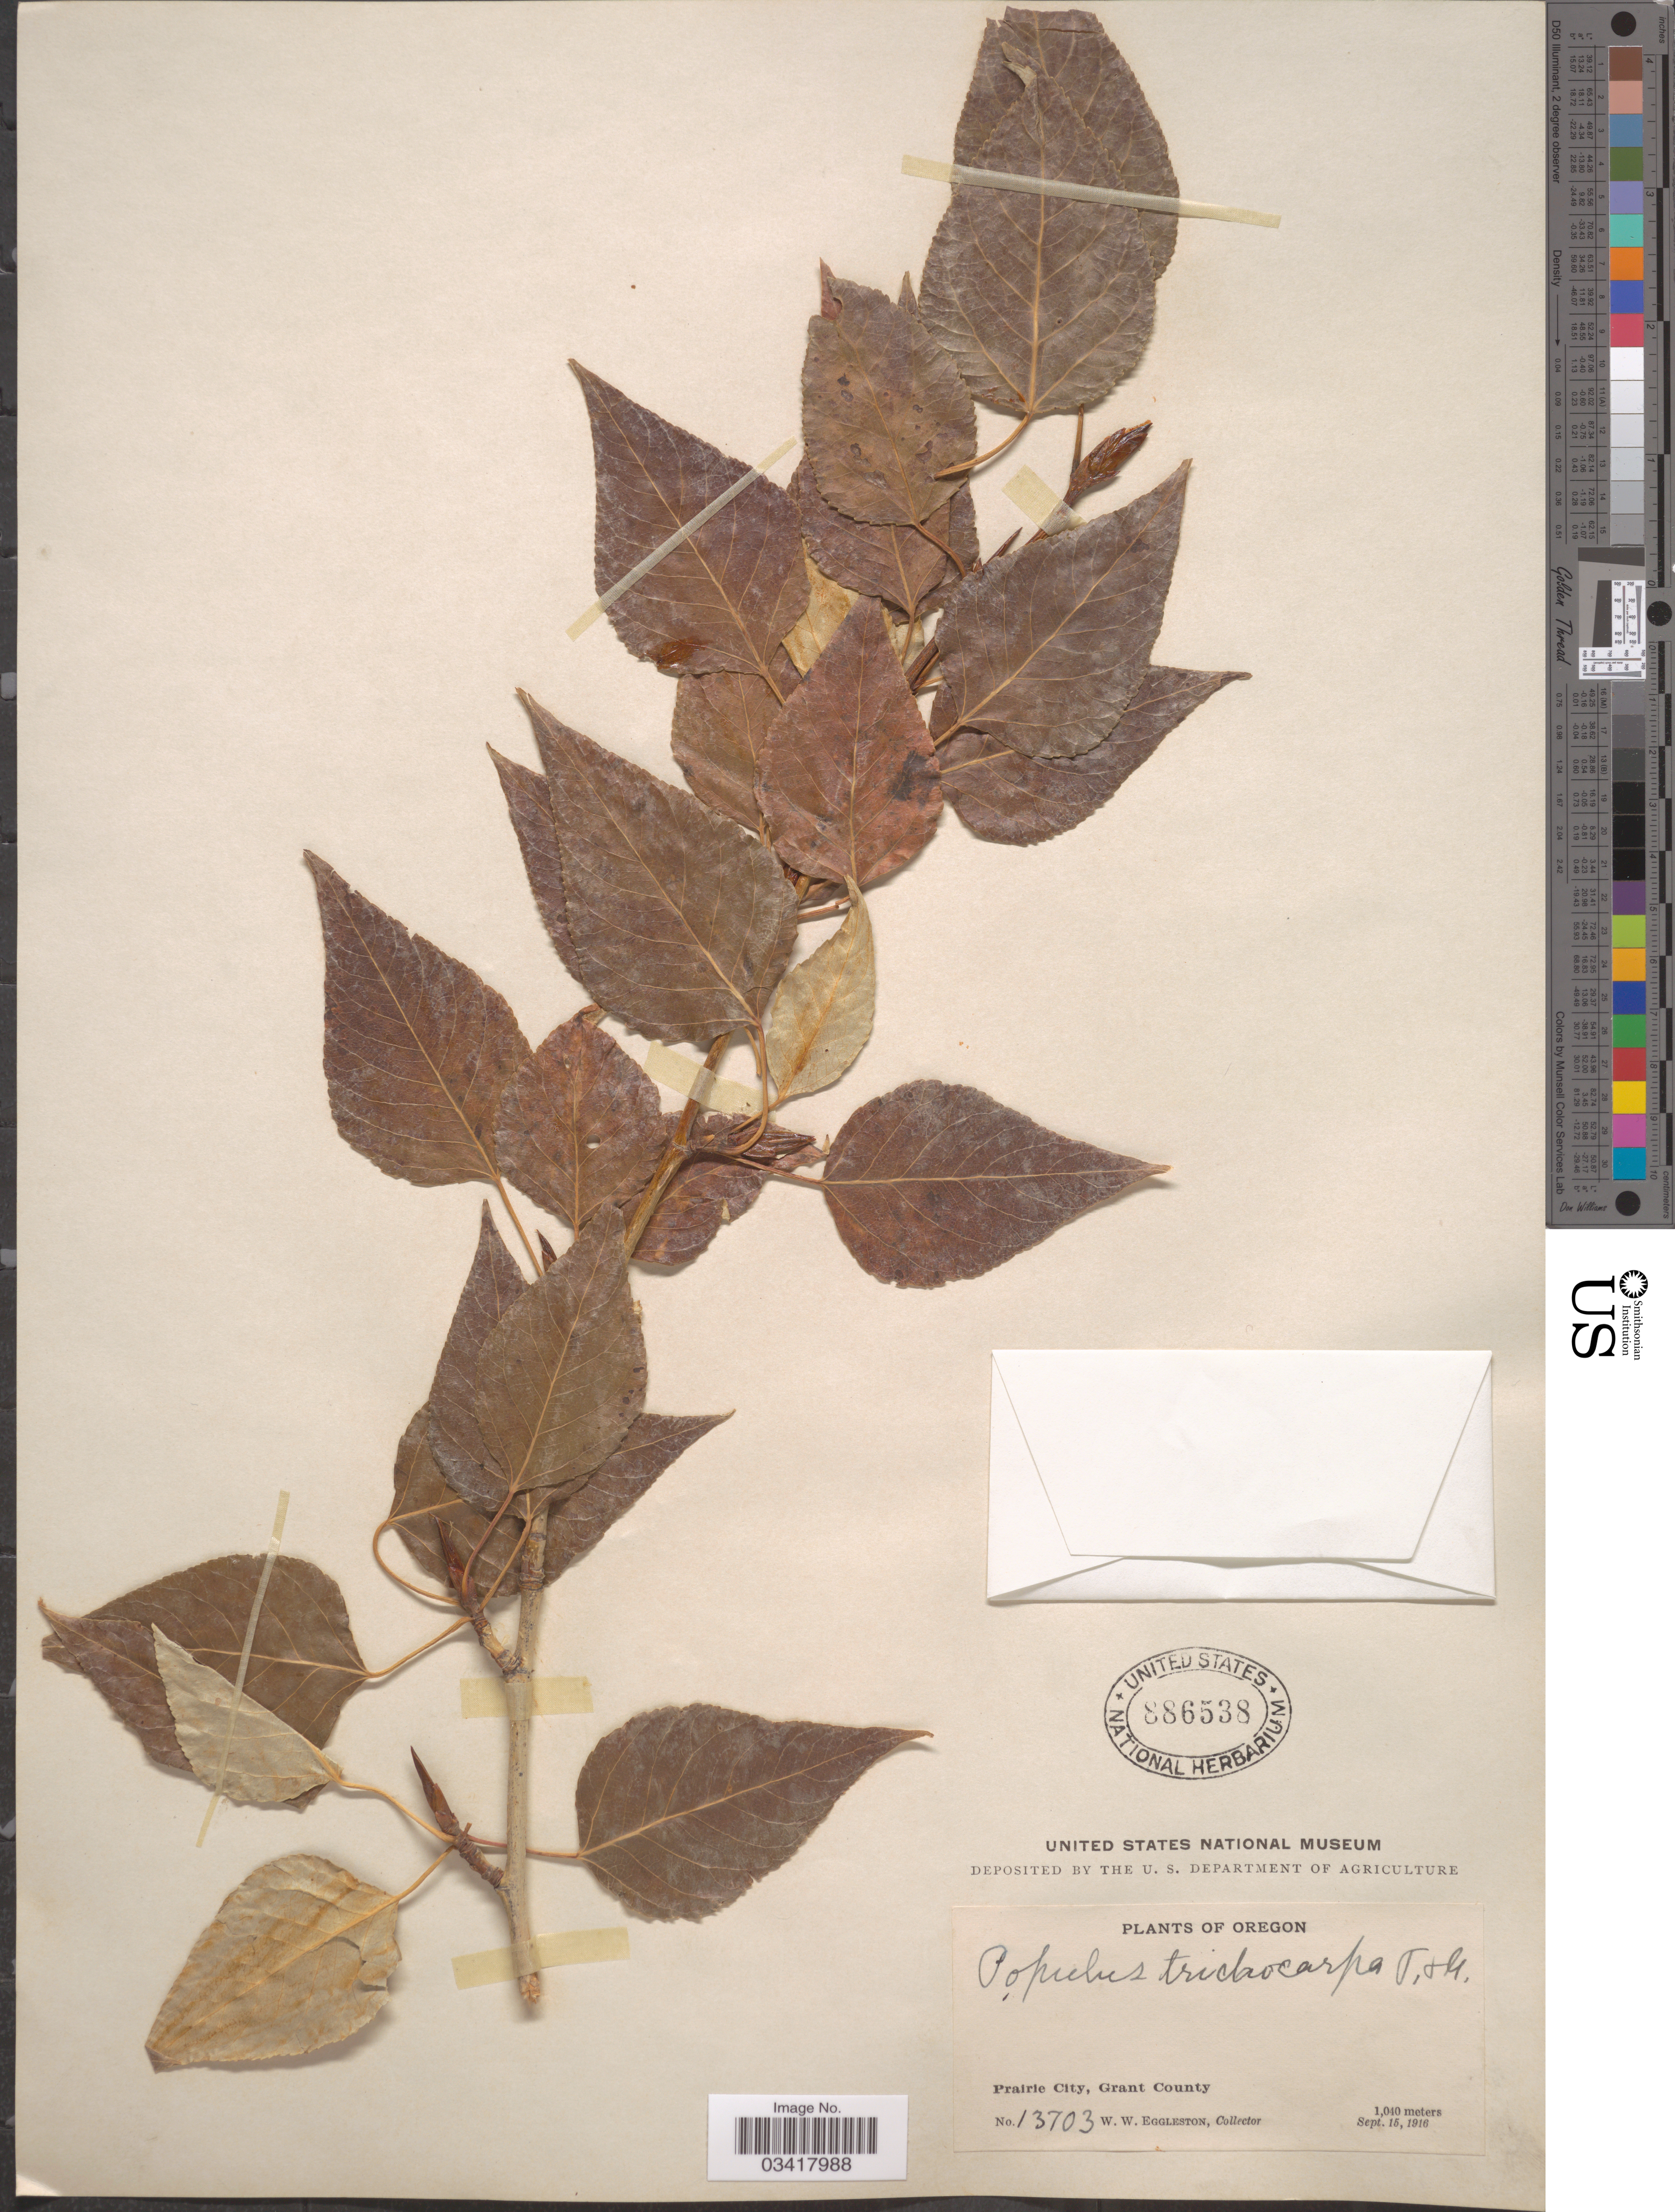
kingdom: Plantae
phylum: Tracheophyta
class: Magnoliopsida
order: Malpighiales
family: Salicaceae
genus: Populus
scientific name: Populus trichocarpa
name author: Torr. & A. Gray ex W. Hook.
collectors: W. W. Eggleston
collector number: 13703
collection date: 1916-09-15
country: United States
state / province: Oregon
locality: Prairie City, Grant County.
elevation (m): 1040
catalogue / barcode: US 886538